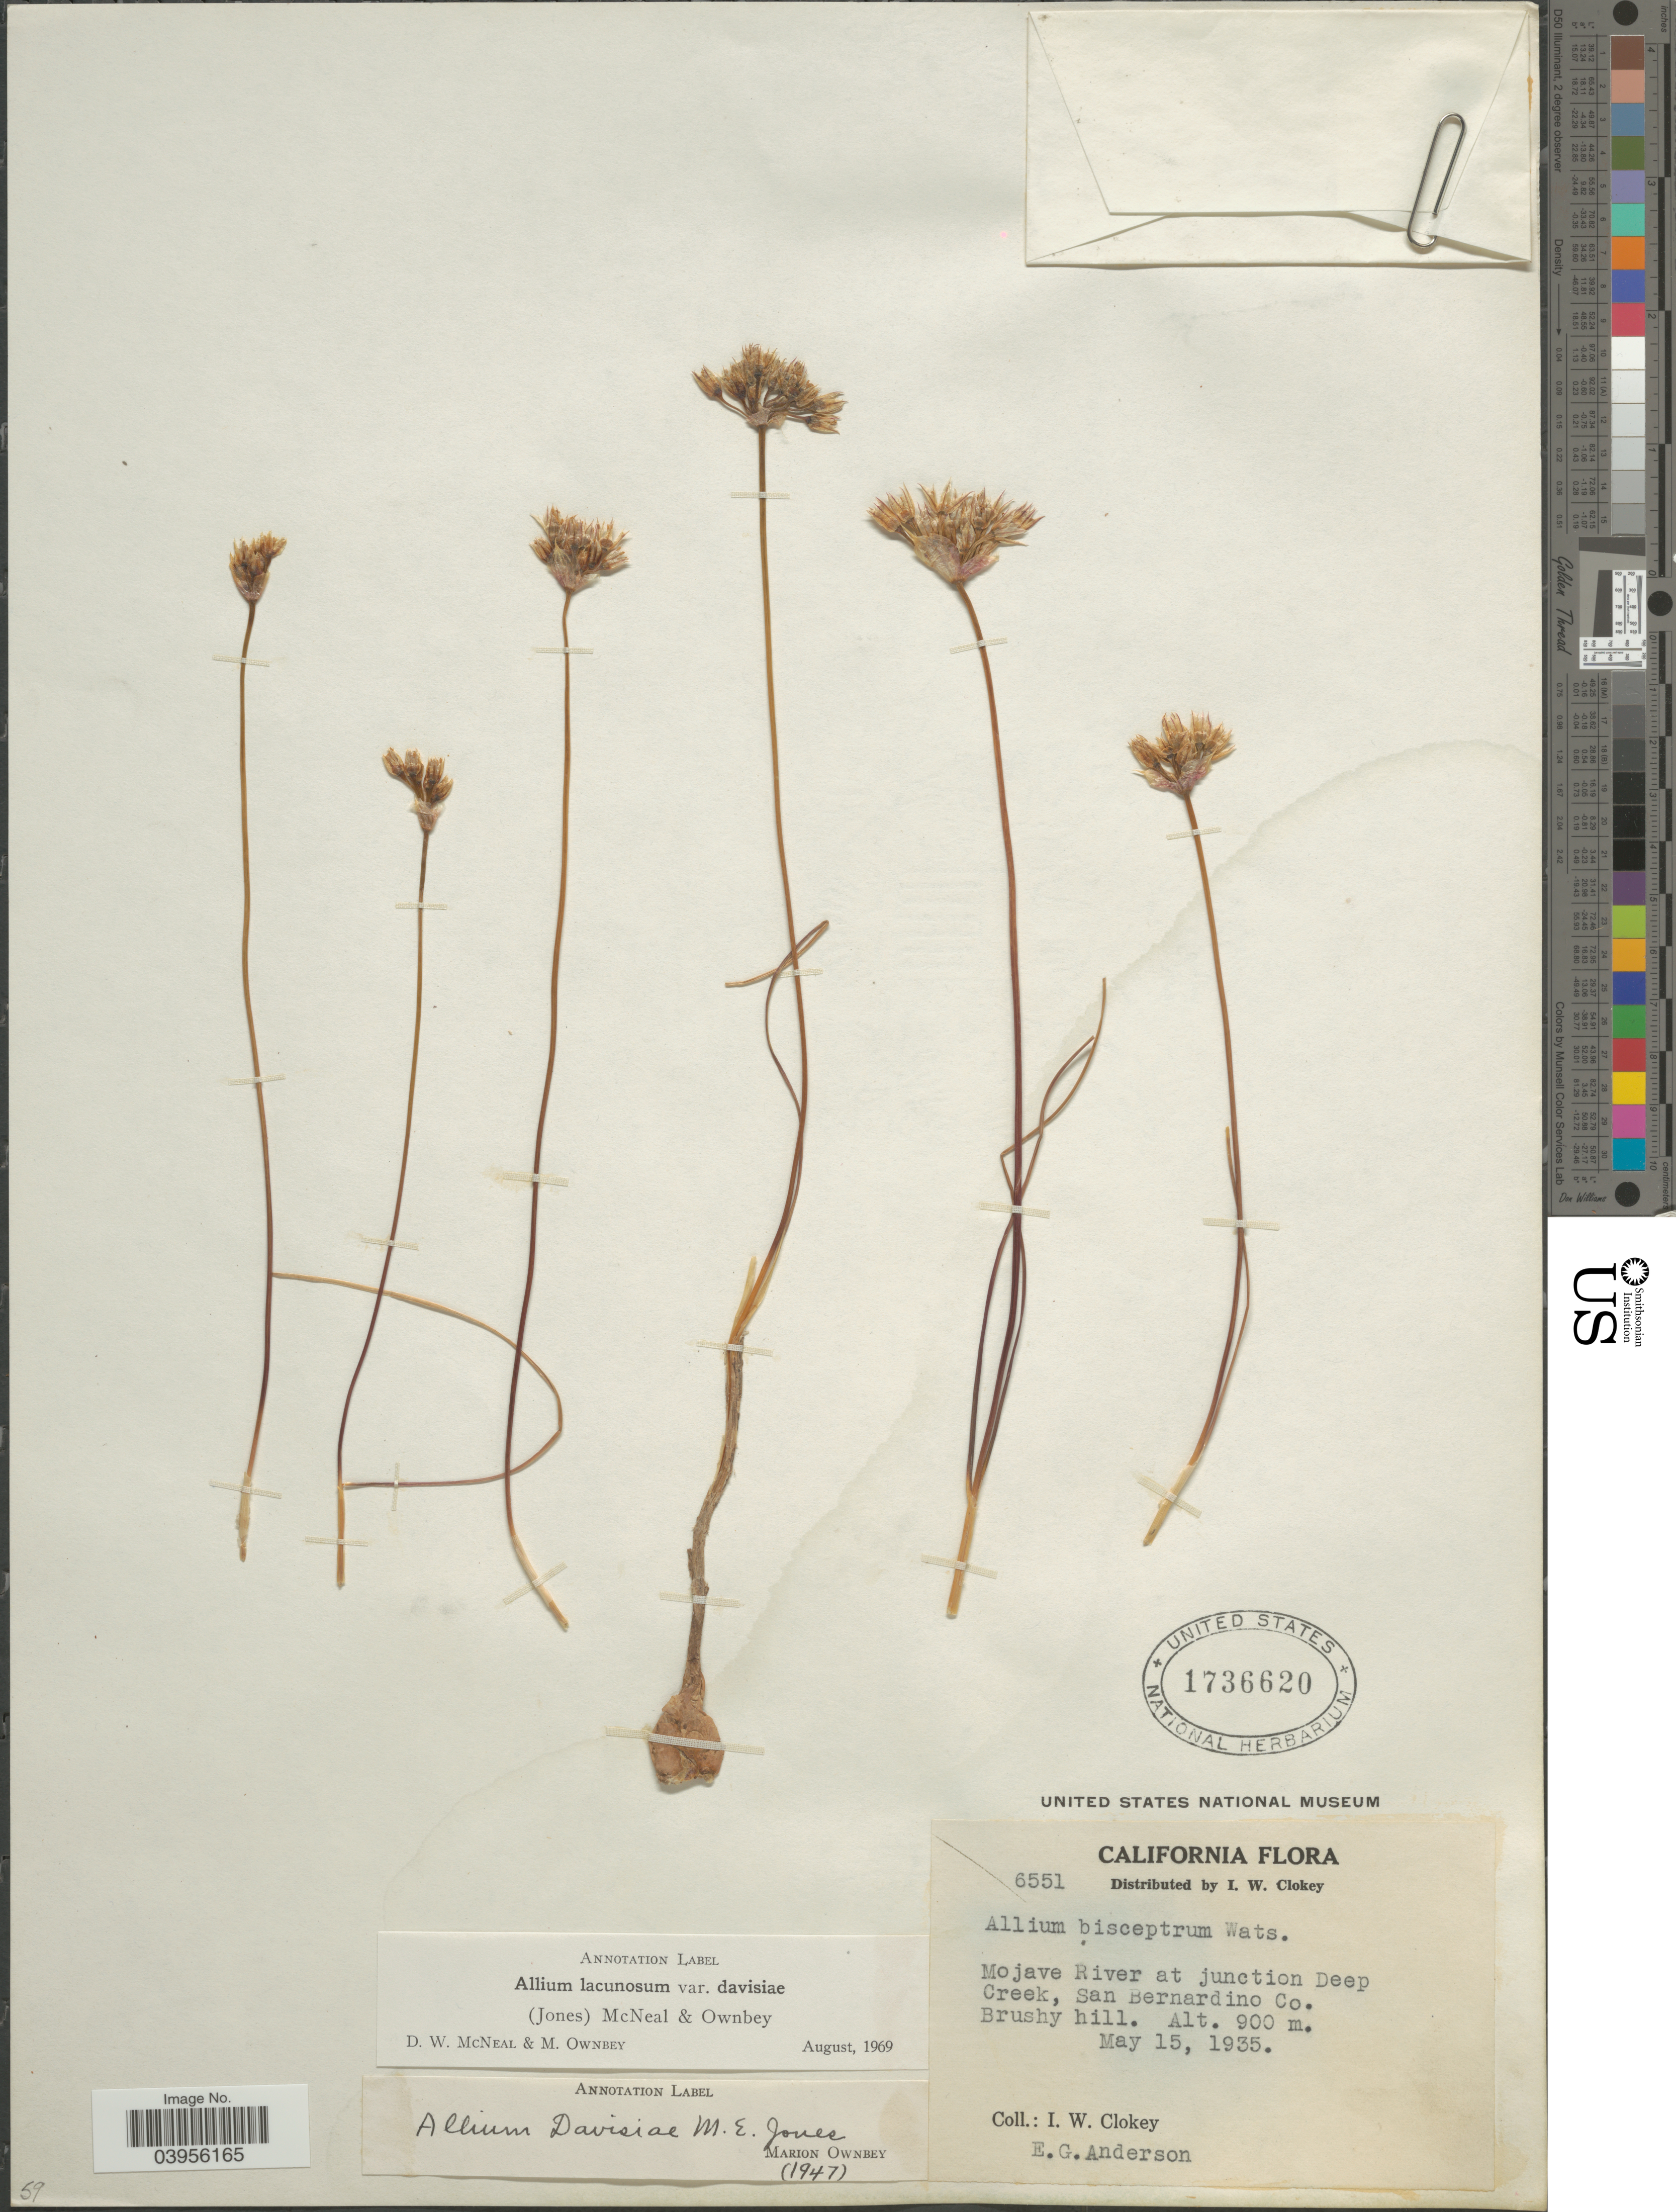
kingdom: Plantae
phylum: Tracheophyta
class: Liliopsida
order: Asparagales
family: Amaryllidaceae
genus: Allium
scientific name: Allium lacunosum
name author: S. Watson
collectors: I. W. Clokey & E. G. Anderson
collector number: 6551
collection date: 1935-05-15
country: United States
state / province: California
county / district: San Bernardino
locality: Mojave River at junction Deep Creek, San Bernardino Co.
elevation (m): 900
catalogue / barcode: US 1736620